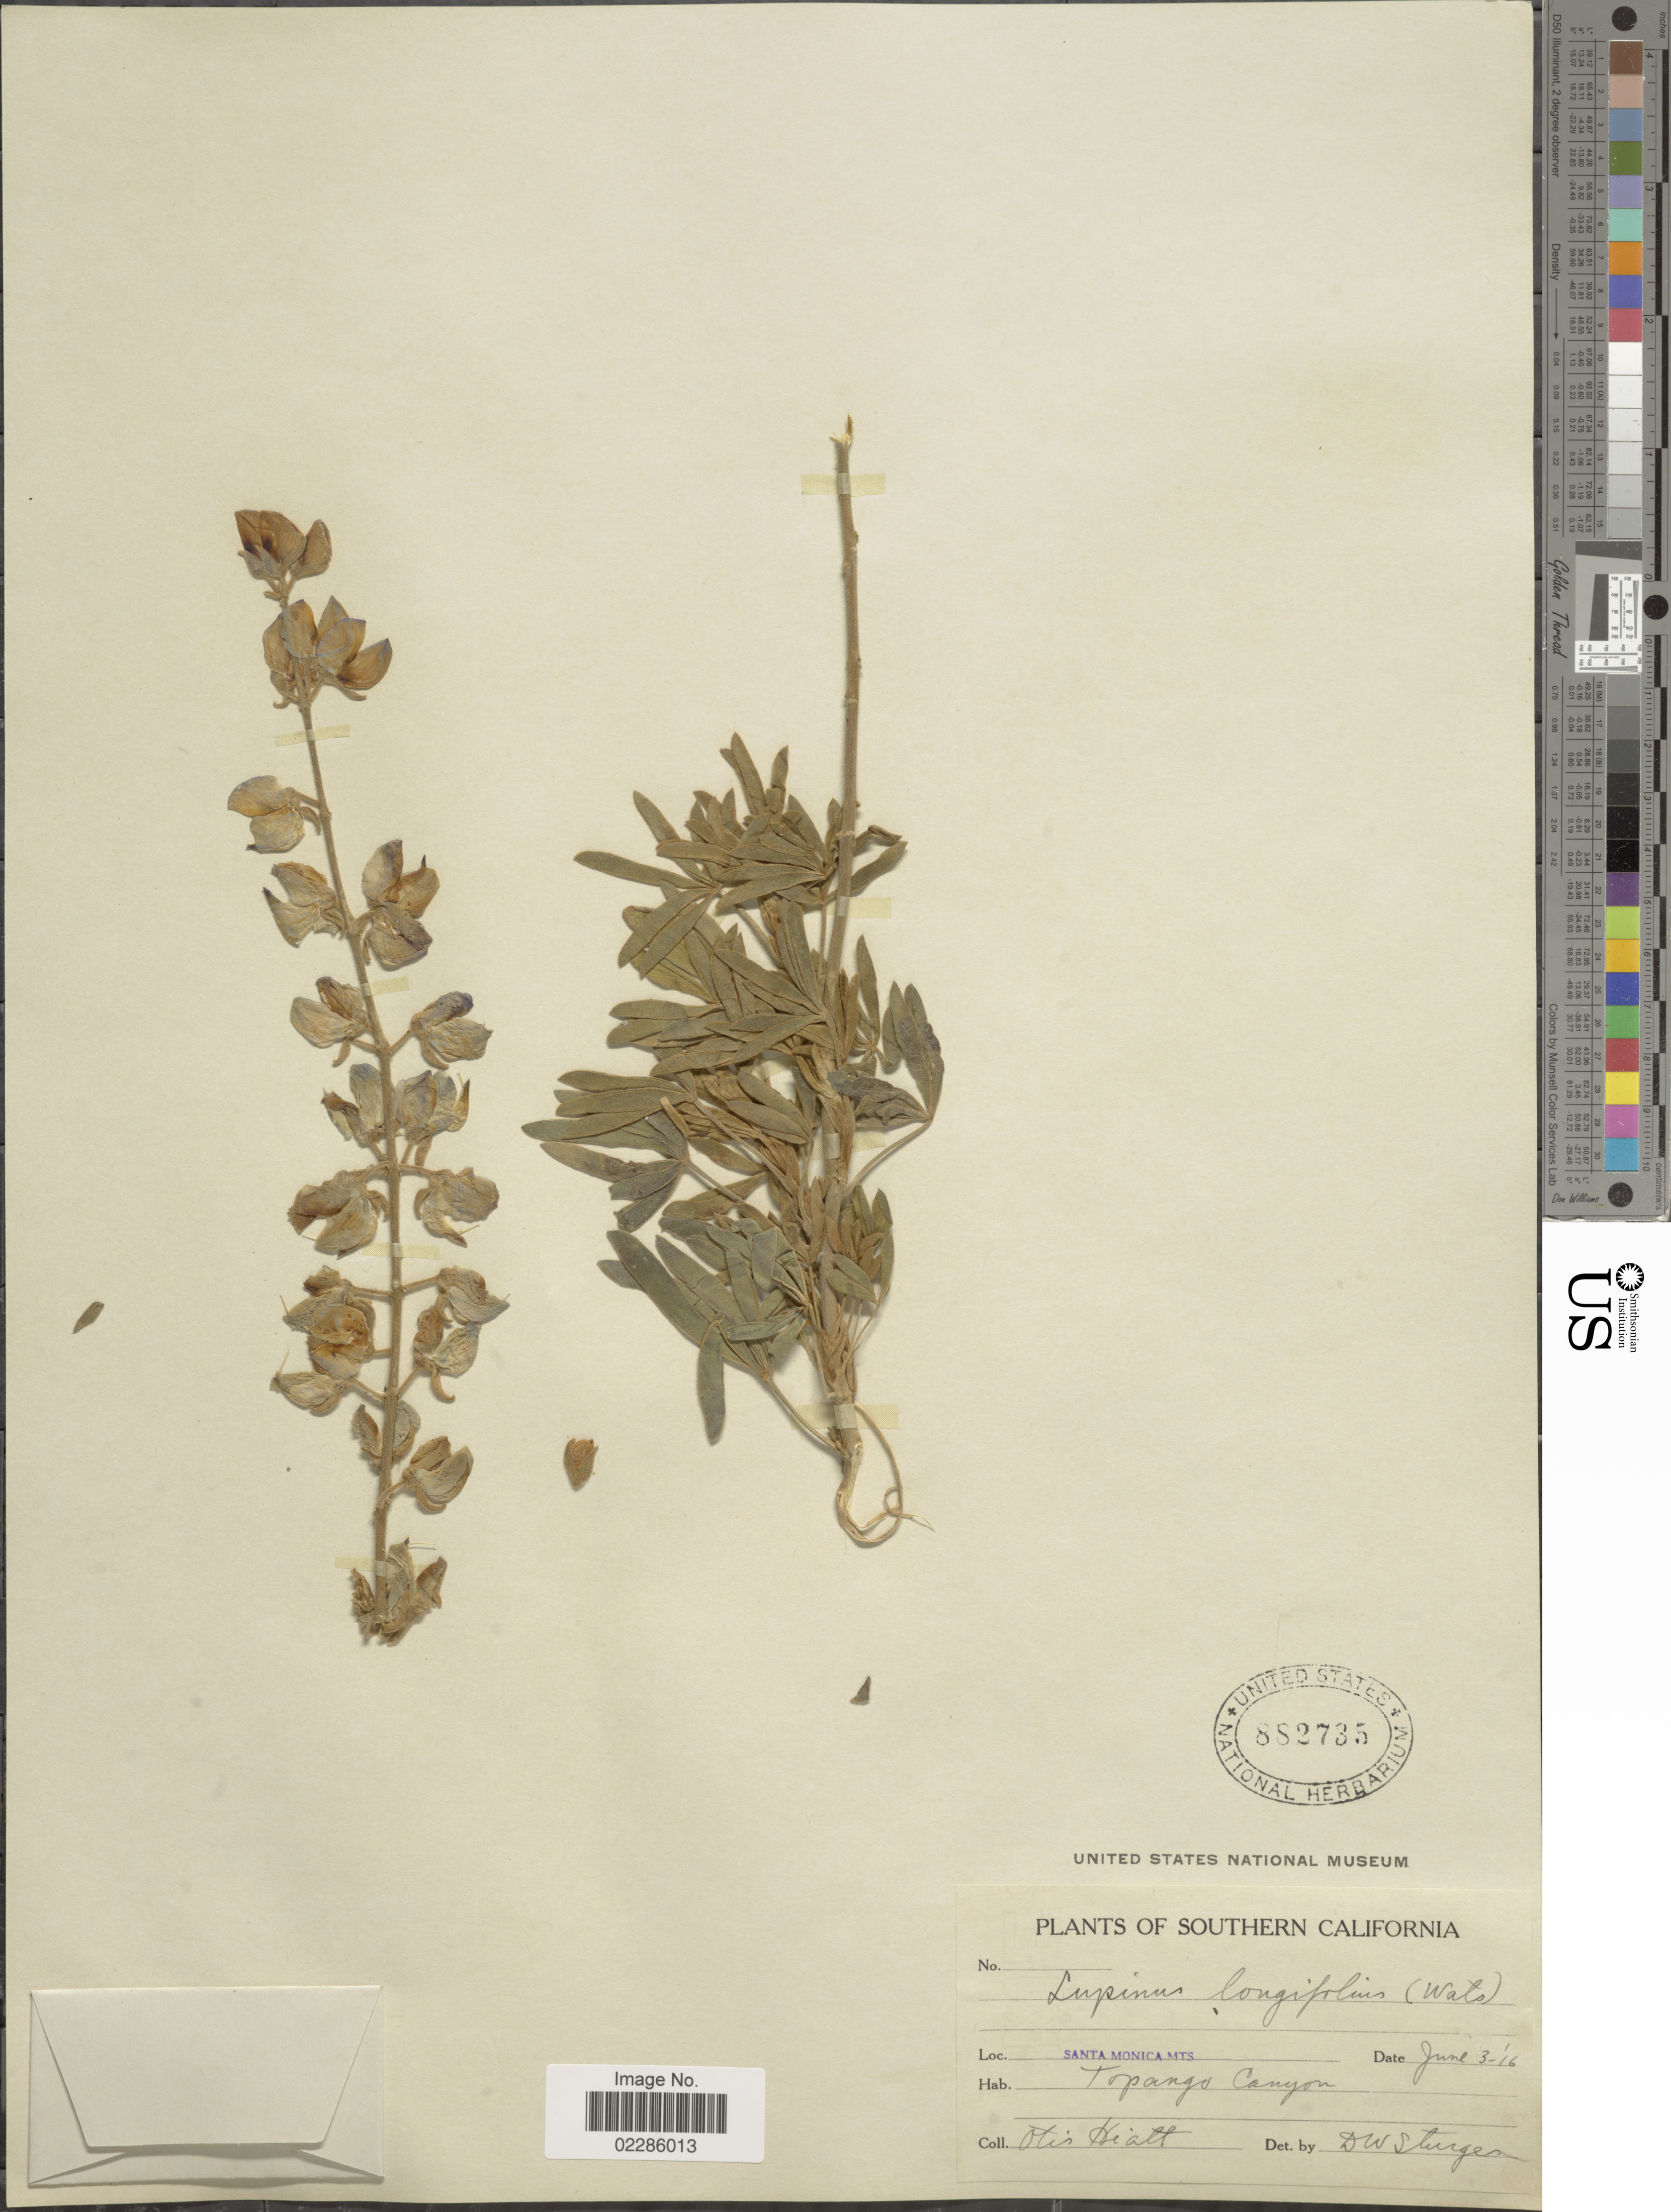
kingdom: Plantae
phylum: Tracheophyta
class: Magnoliopsida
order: Fabales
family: Fabaceae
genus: Lupinus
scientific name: Lupinus longifolius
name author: (S. Watson) Abrams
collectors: O. Hiatt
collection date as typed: Transcribed d/m/y: 3/6/16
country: United States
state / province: California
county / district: Los Angeles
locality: Southern California, Santa Monica Mts, Topango Canyon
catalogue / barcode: US 882735